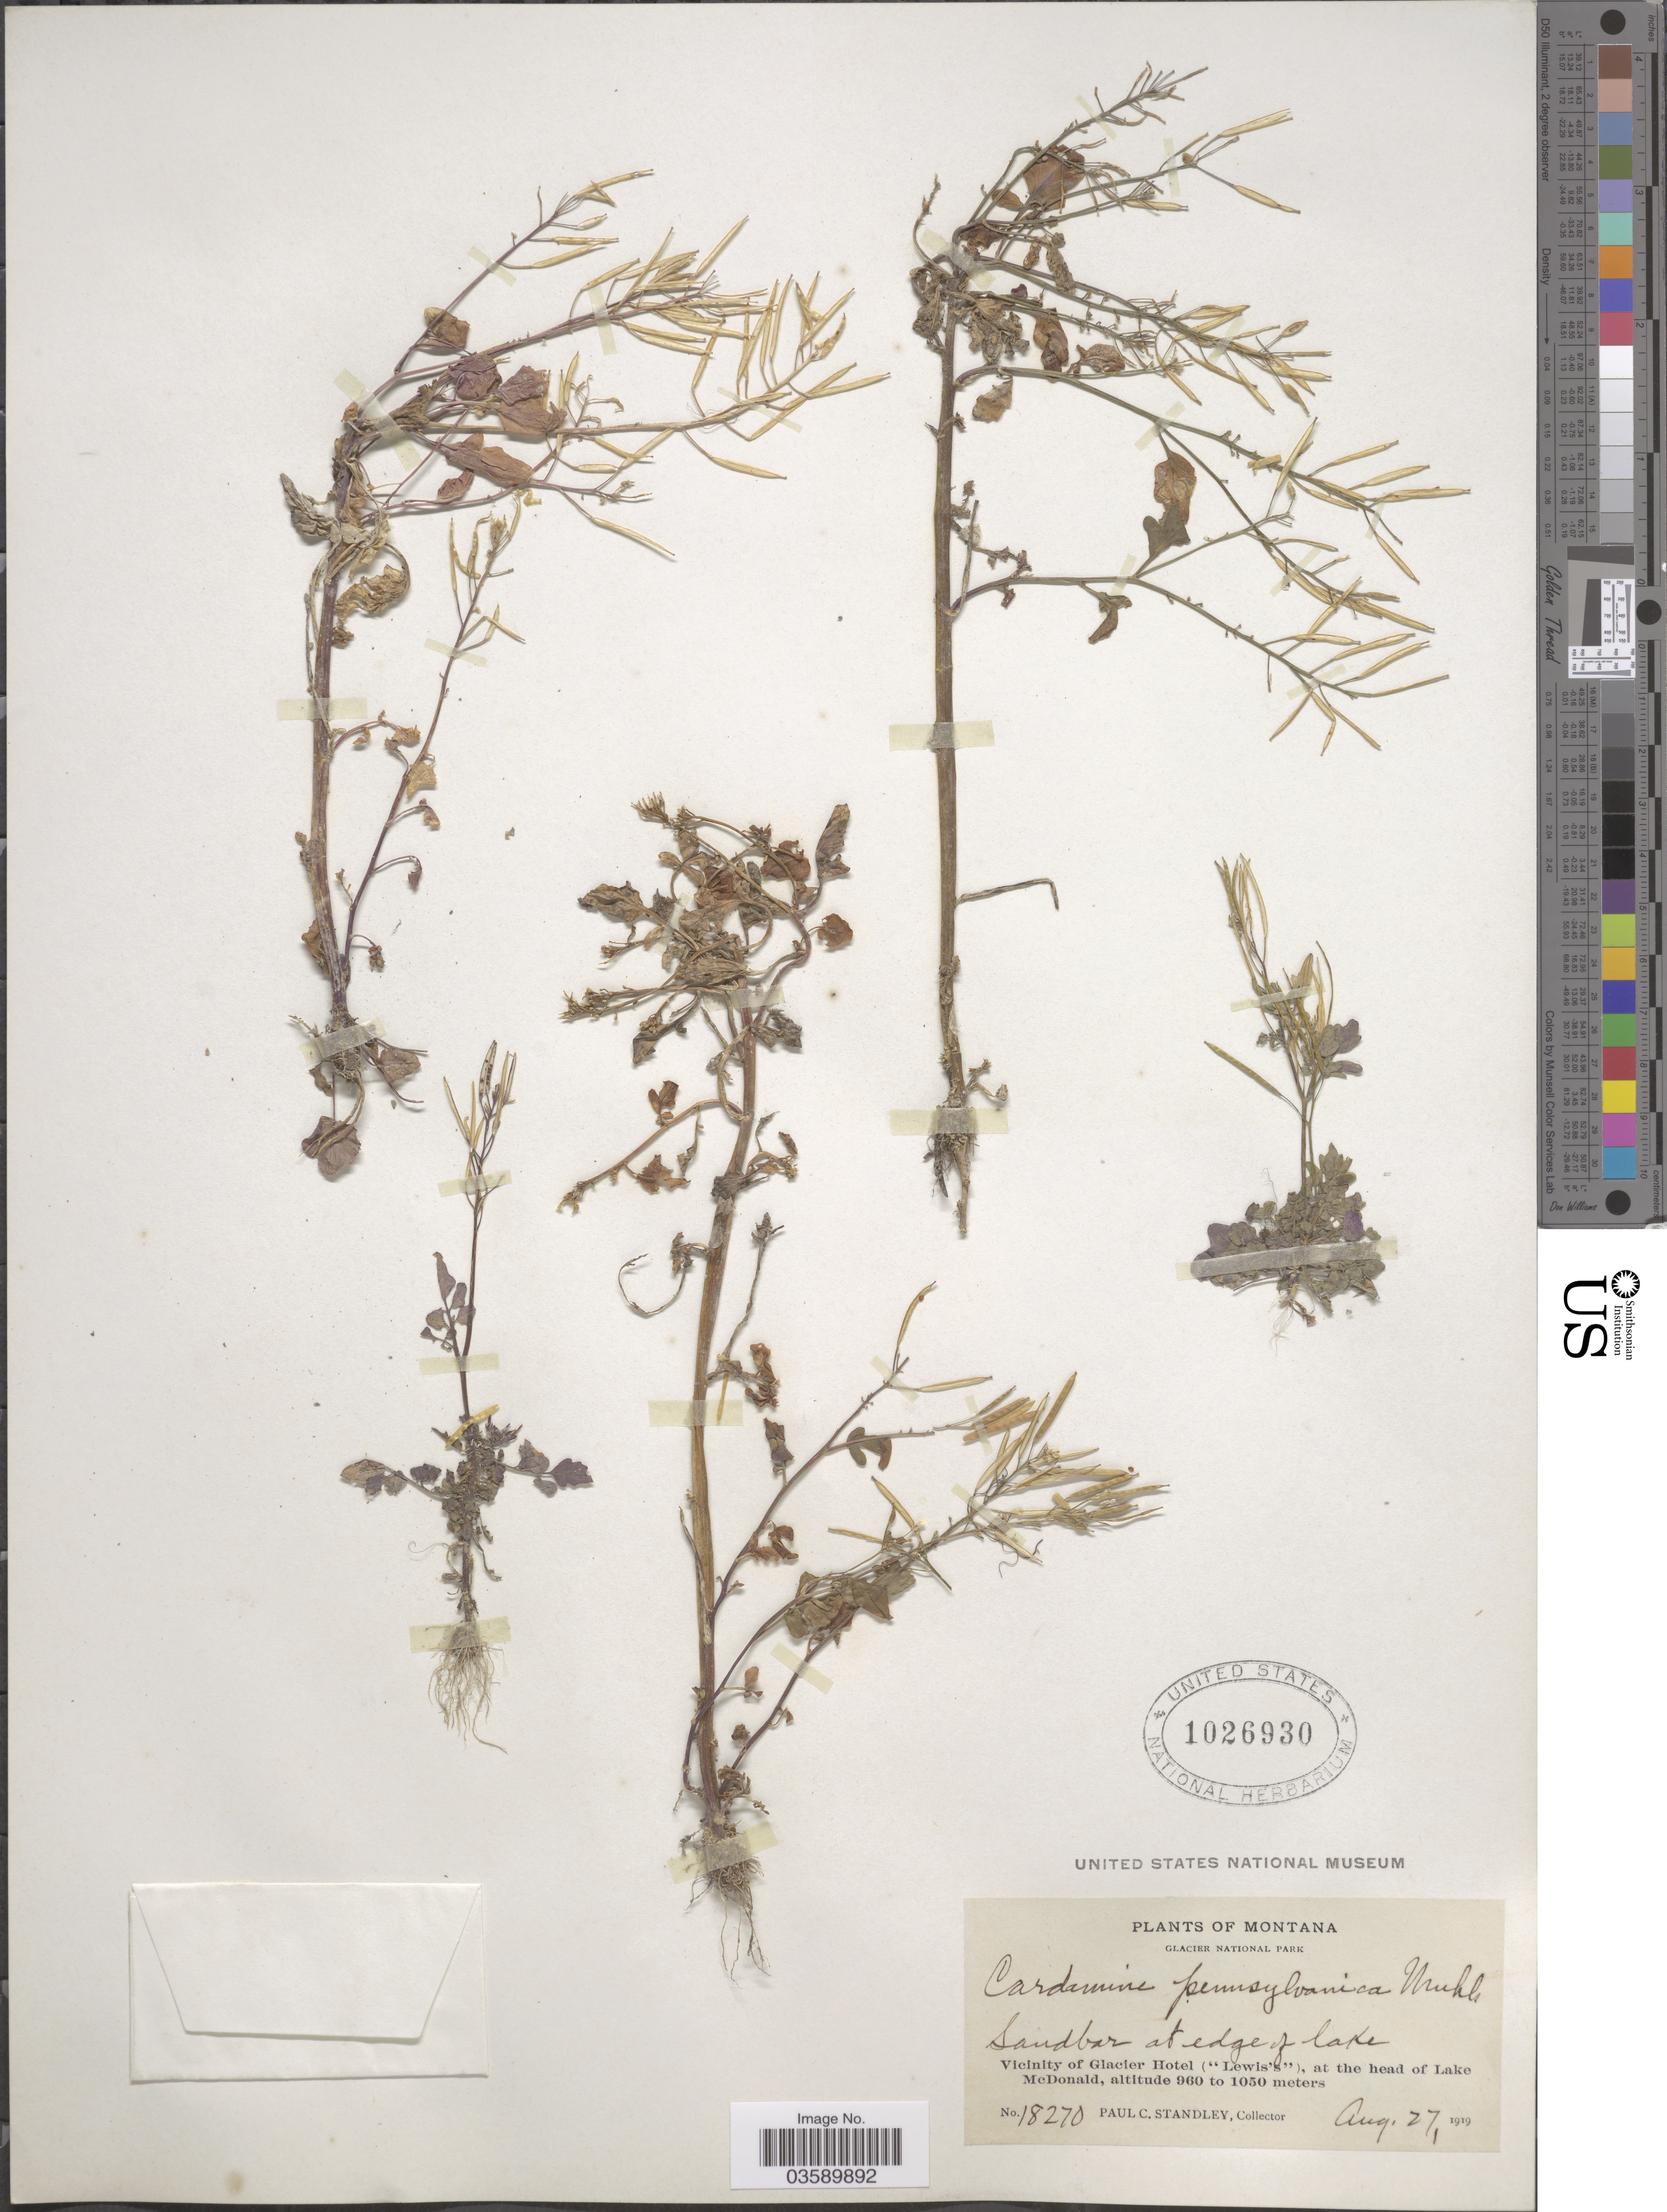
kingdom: Plantae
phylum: Tracheophyta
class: Magnoliopsida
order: Brassicales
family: Brassicaceae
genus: Cardamine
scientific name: Cardamine pensylvanica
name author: Muhl. ex Willd.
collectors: P. C. Standley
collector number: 18270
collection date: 1919-08-27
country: United States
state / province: Montana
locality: Glacier National Park. Vicinity of Glacier Hotel ("Lewis's"), at the head of Lake McDonald.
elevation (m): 960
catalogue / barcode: US 1026930